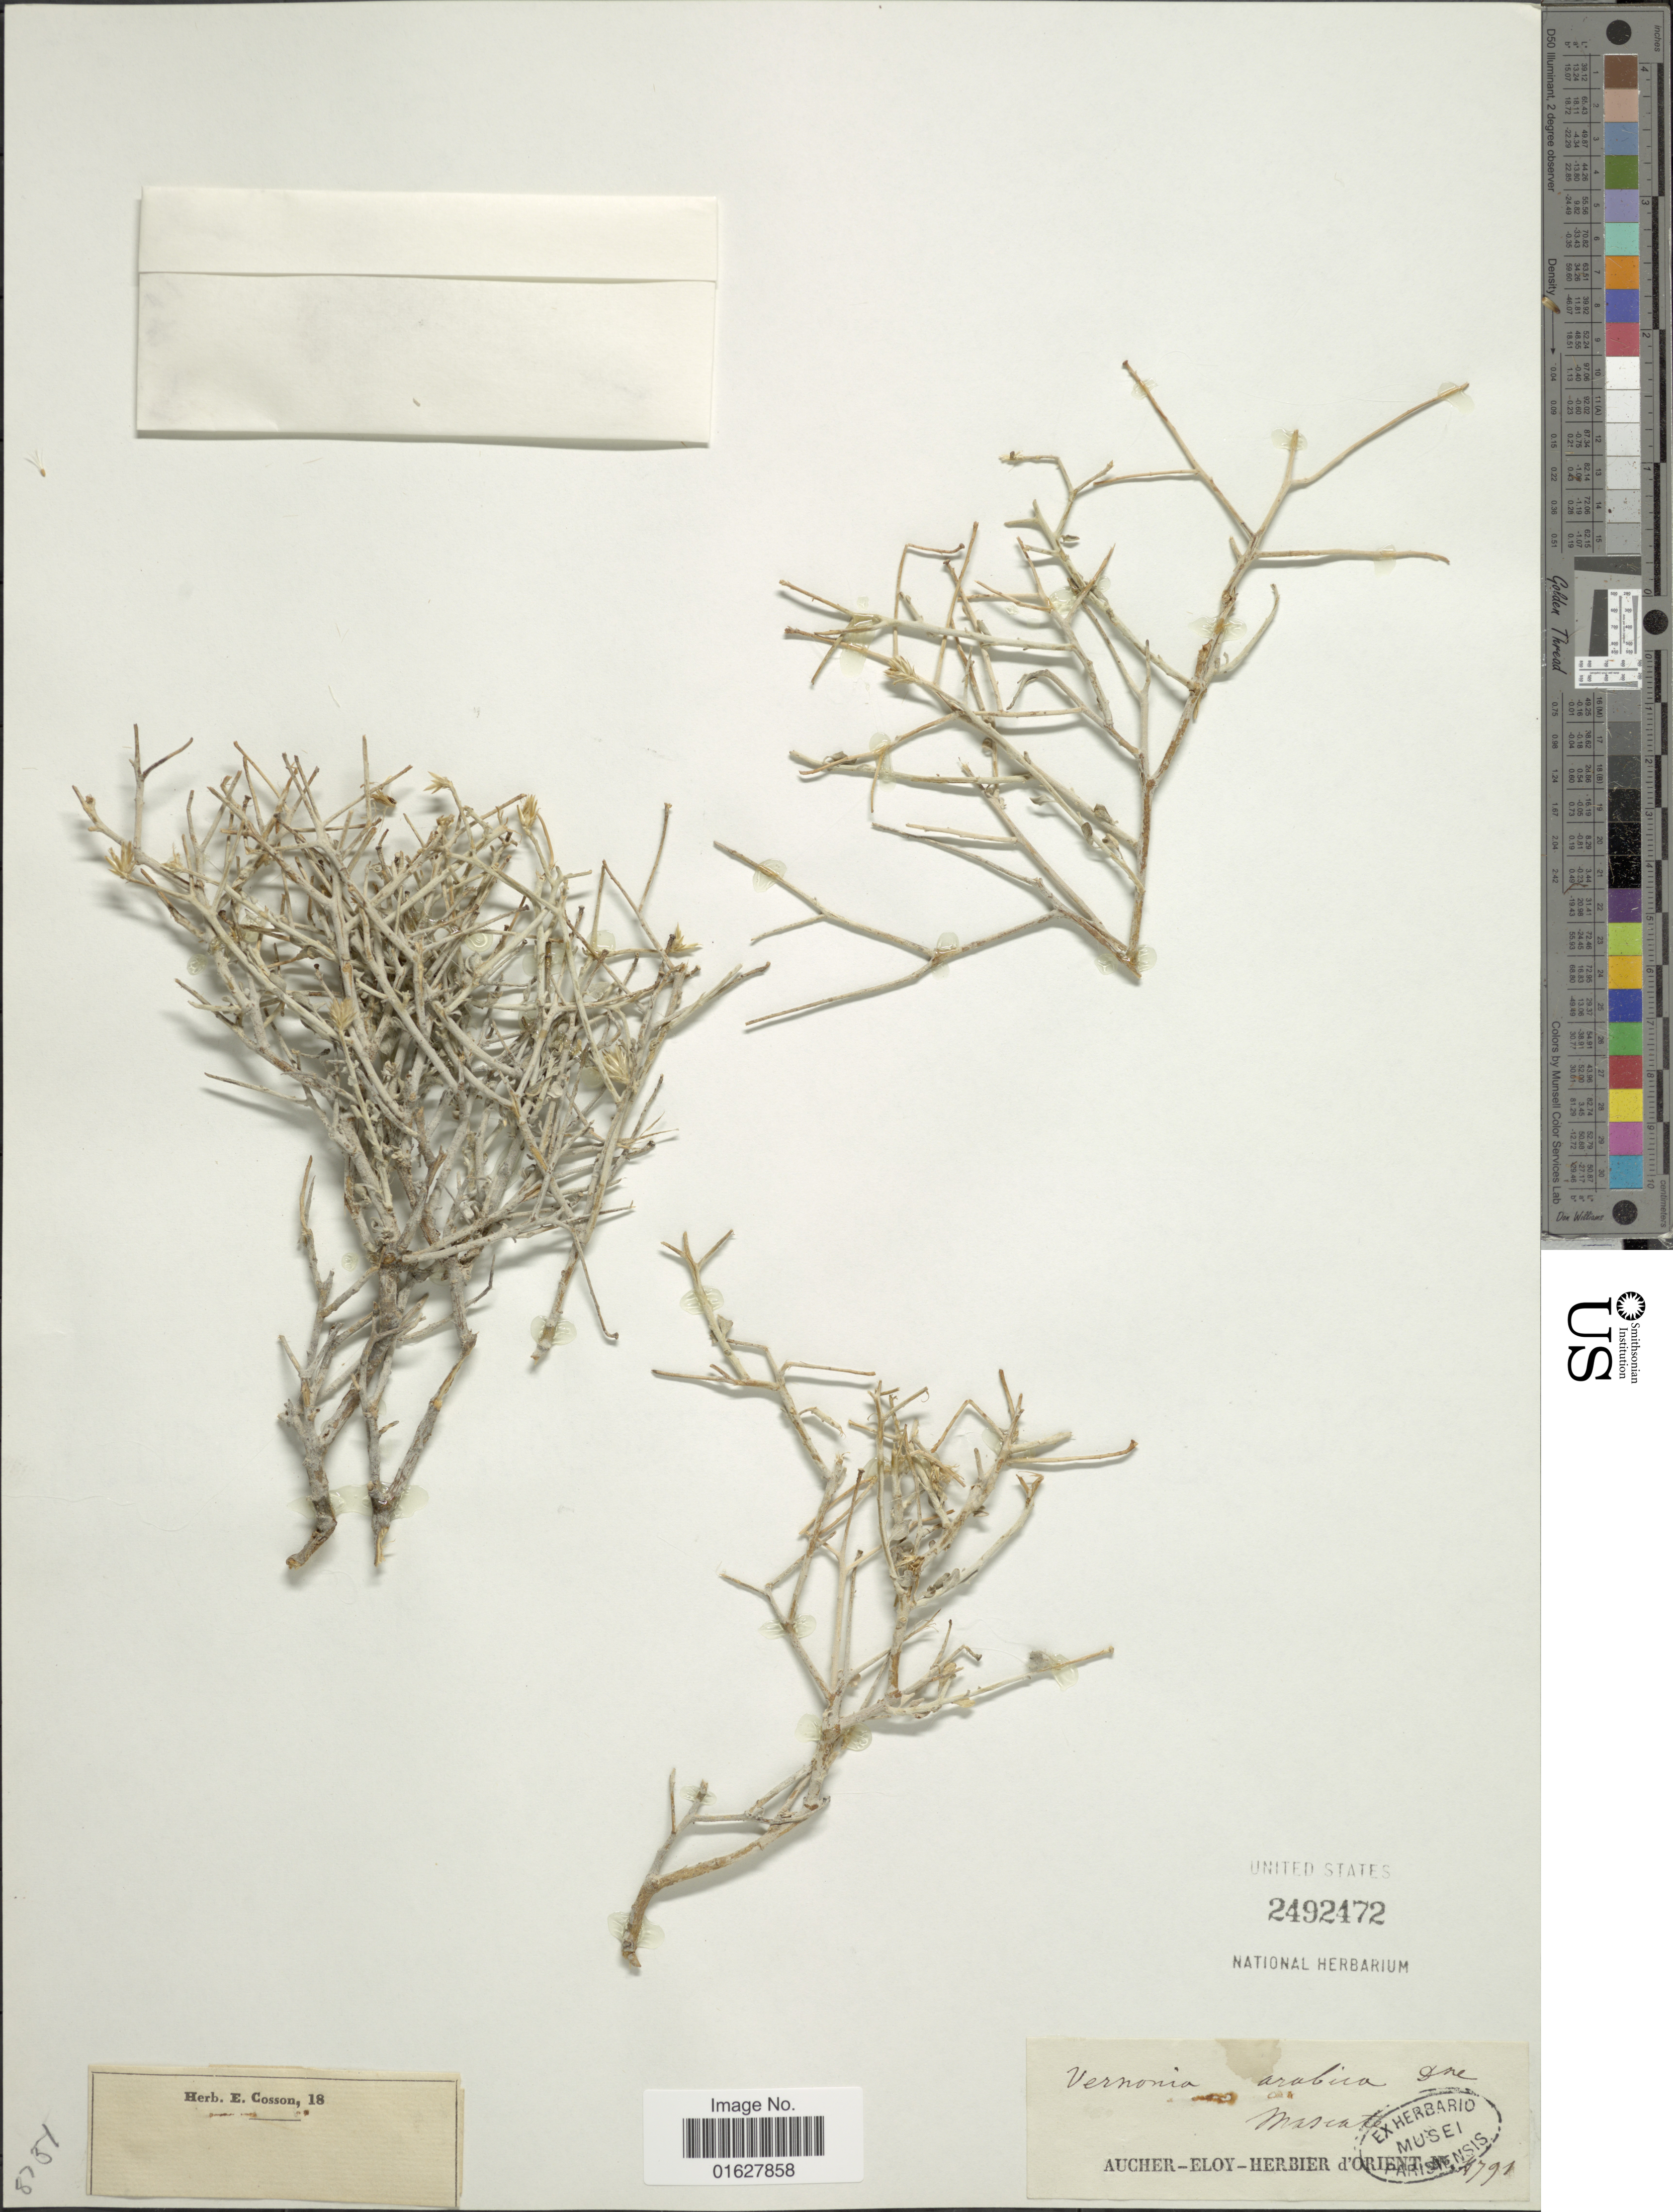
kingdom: Plantae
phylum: Tracheophyta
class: Magnoliopsida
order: Asterales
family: Asteraceae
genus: Vernonia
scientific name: Vernonia arabica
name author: Decne. ex Boiss.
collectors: ex herb. Aucher-Eloy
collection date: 1790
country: Oman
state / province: Masqat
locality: Mascati [unsure placement]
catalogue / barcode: US 2492472